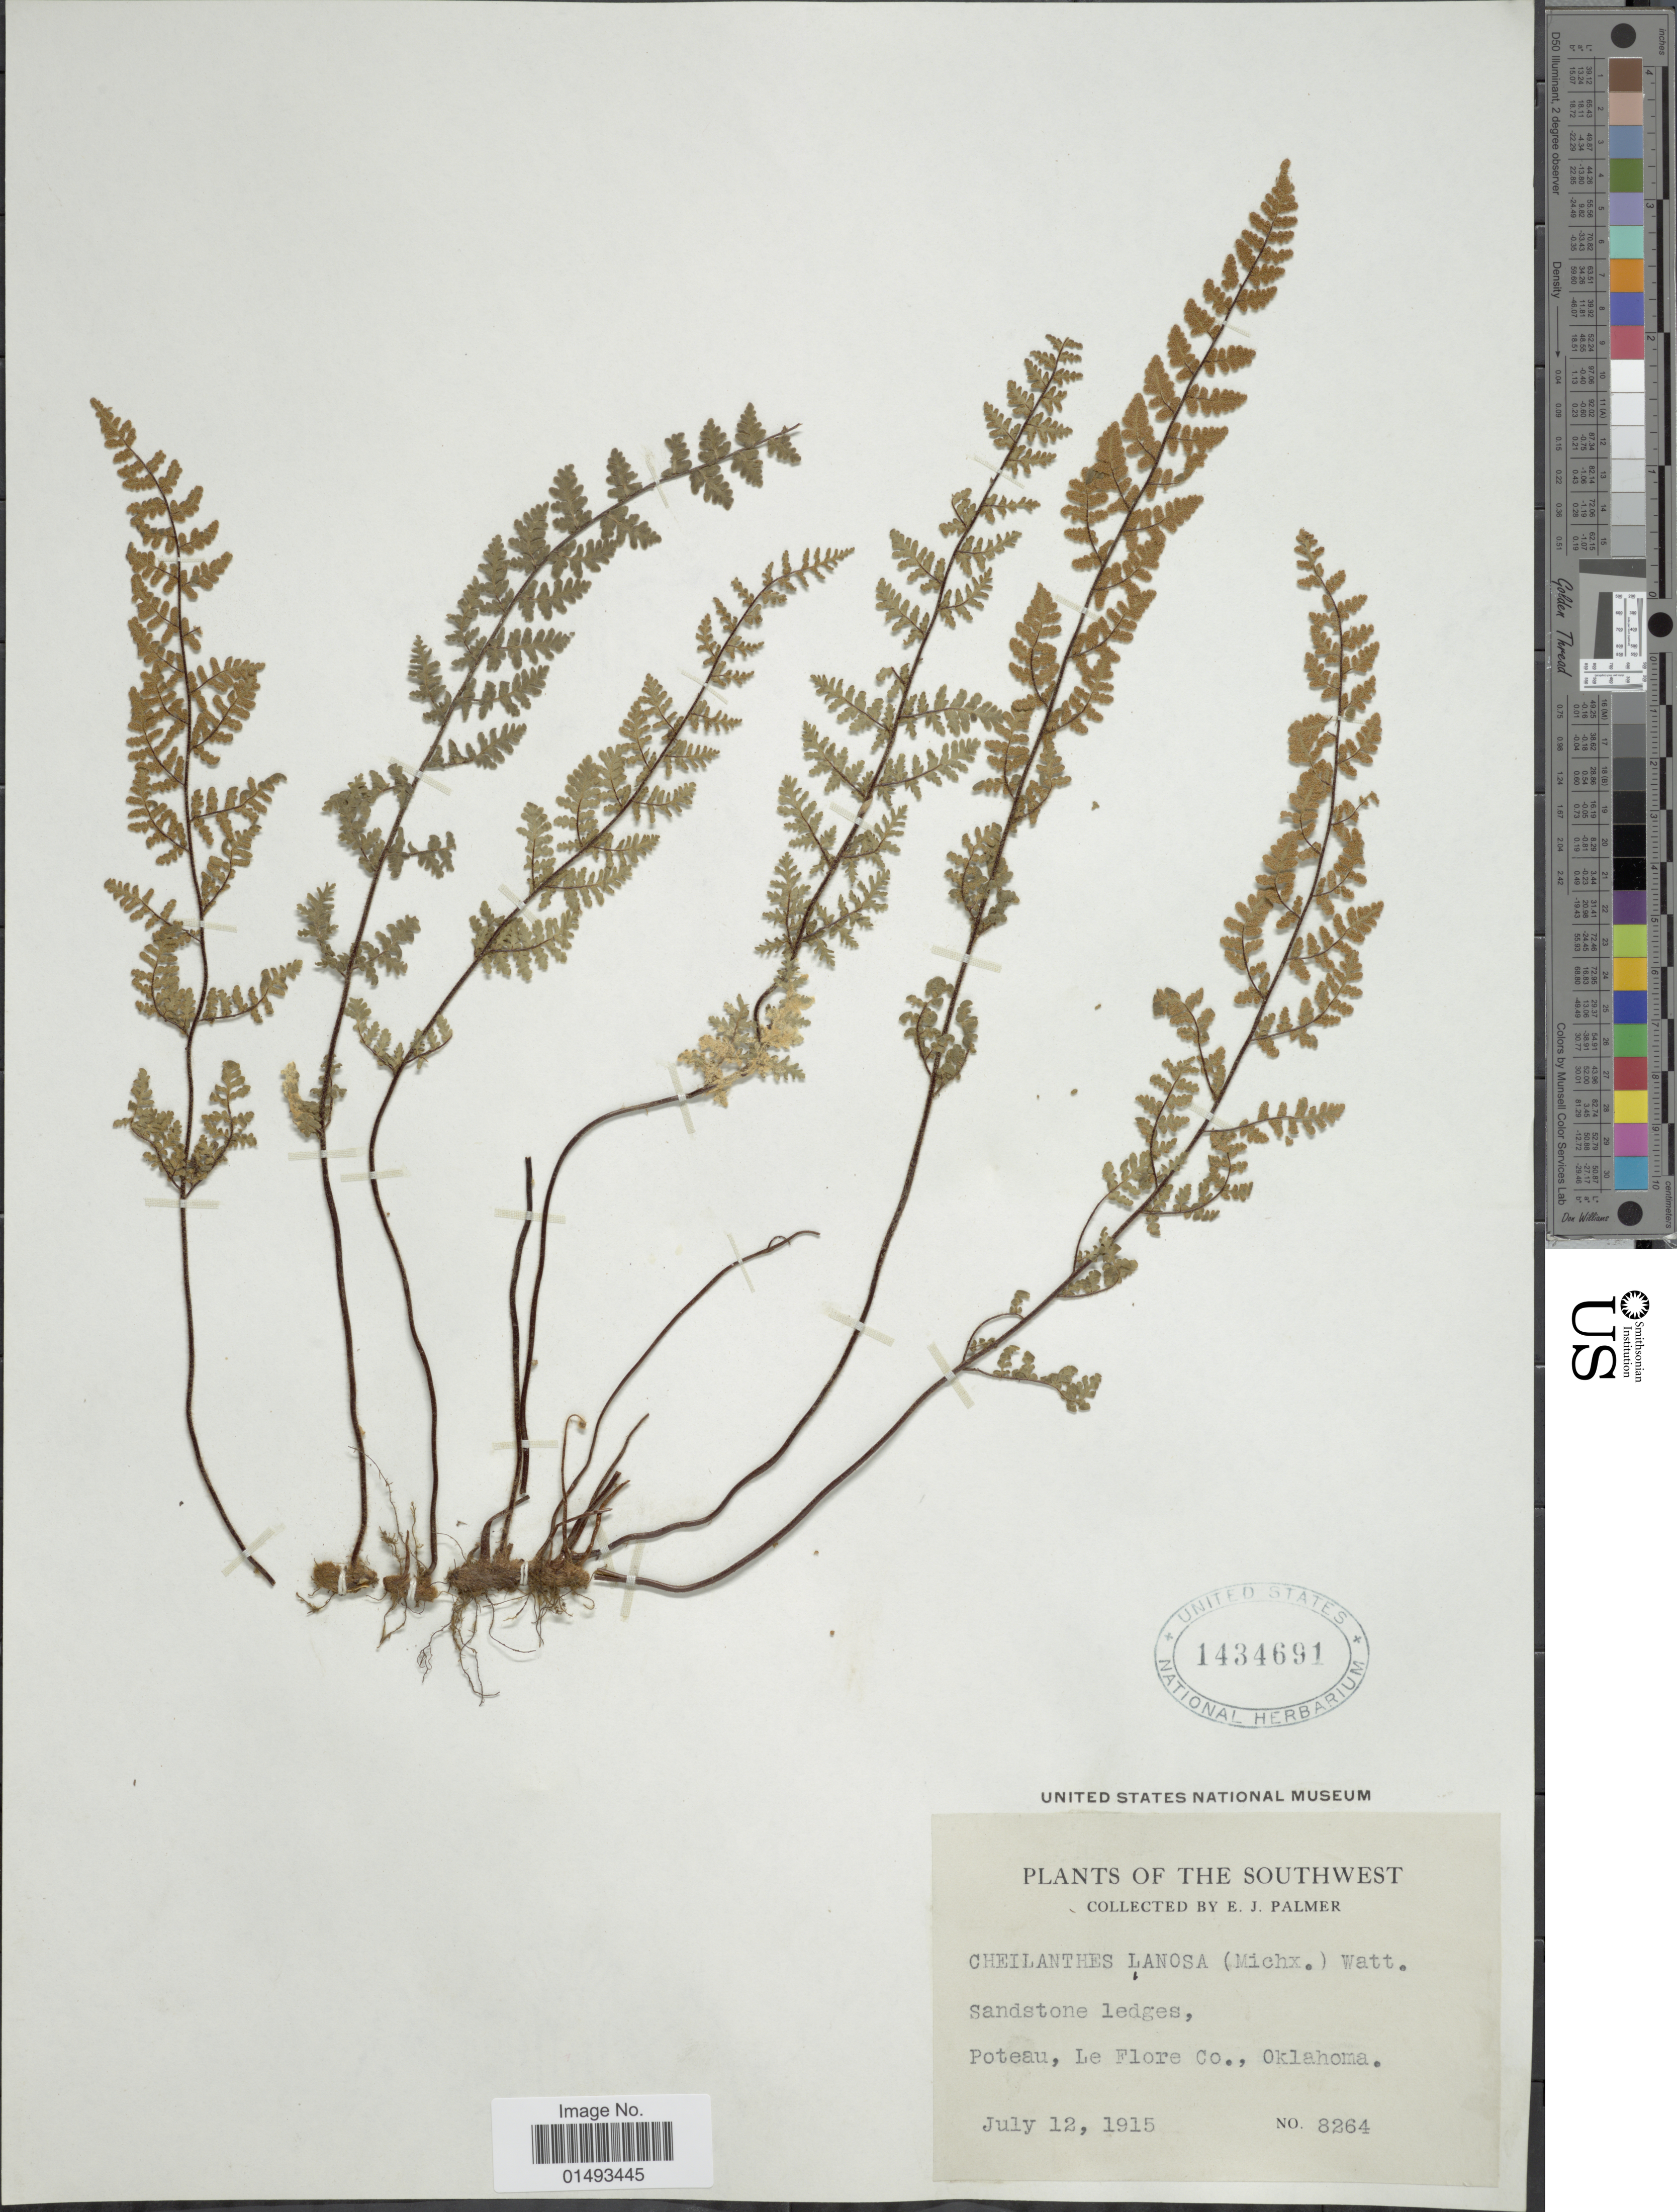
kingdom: Plantae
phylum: Tracheophyta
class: Polypodiopsida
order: Polypodiales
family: Pteridaceae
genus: Myriopteris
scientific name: Myriopteris lanosa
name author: (Michx.) Grusz & Windham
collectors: E. J. Palmer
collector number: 8264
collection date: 1915-07-12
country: United States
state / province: Oklahoma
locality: Plants of the Southwest, Sandstone ledges, Poteau, Le Flore Co.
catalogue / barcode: US 1434691